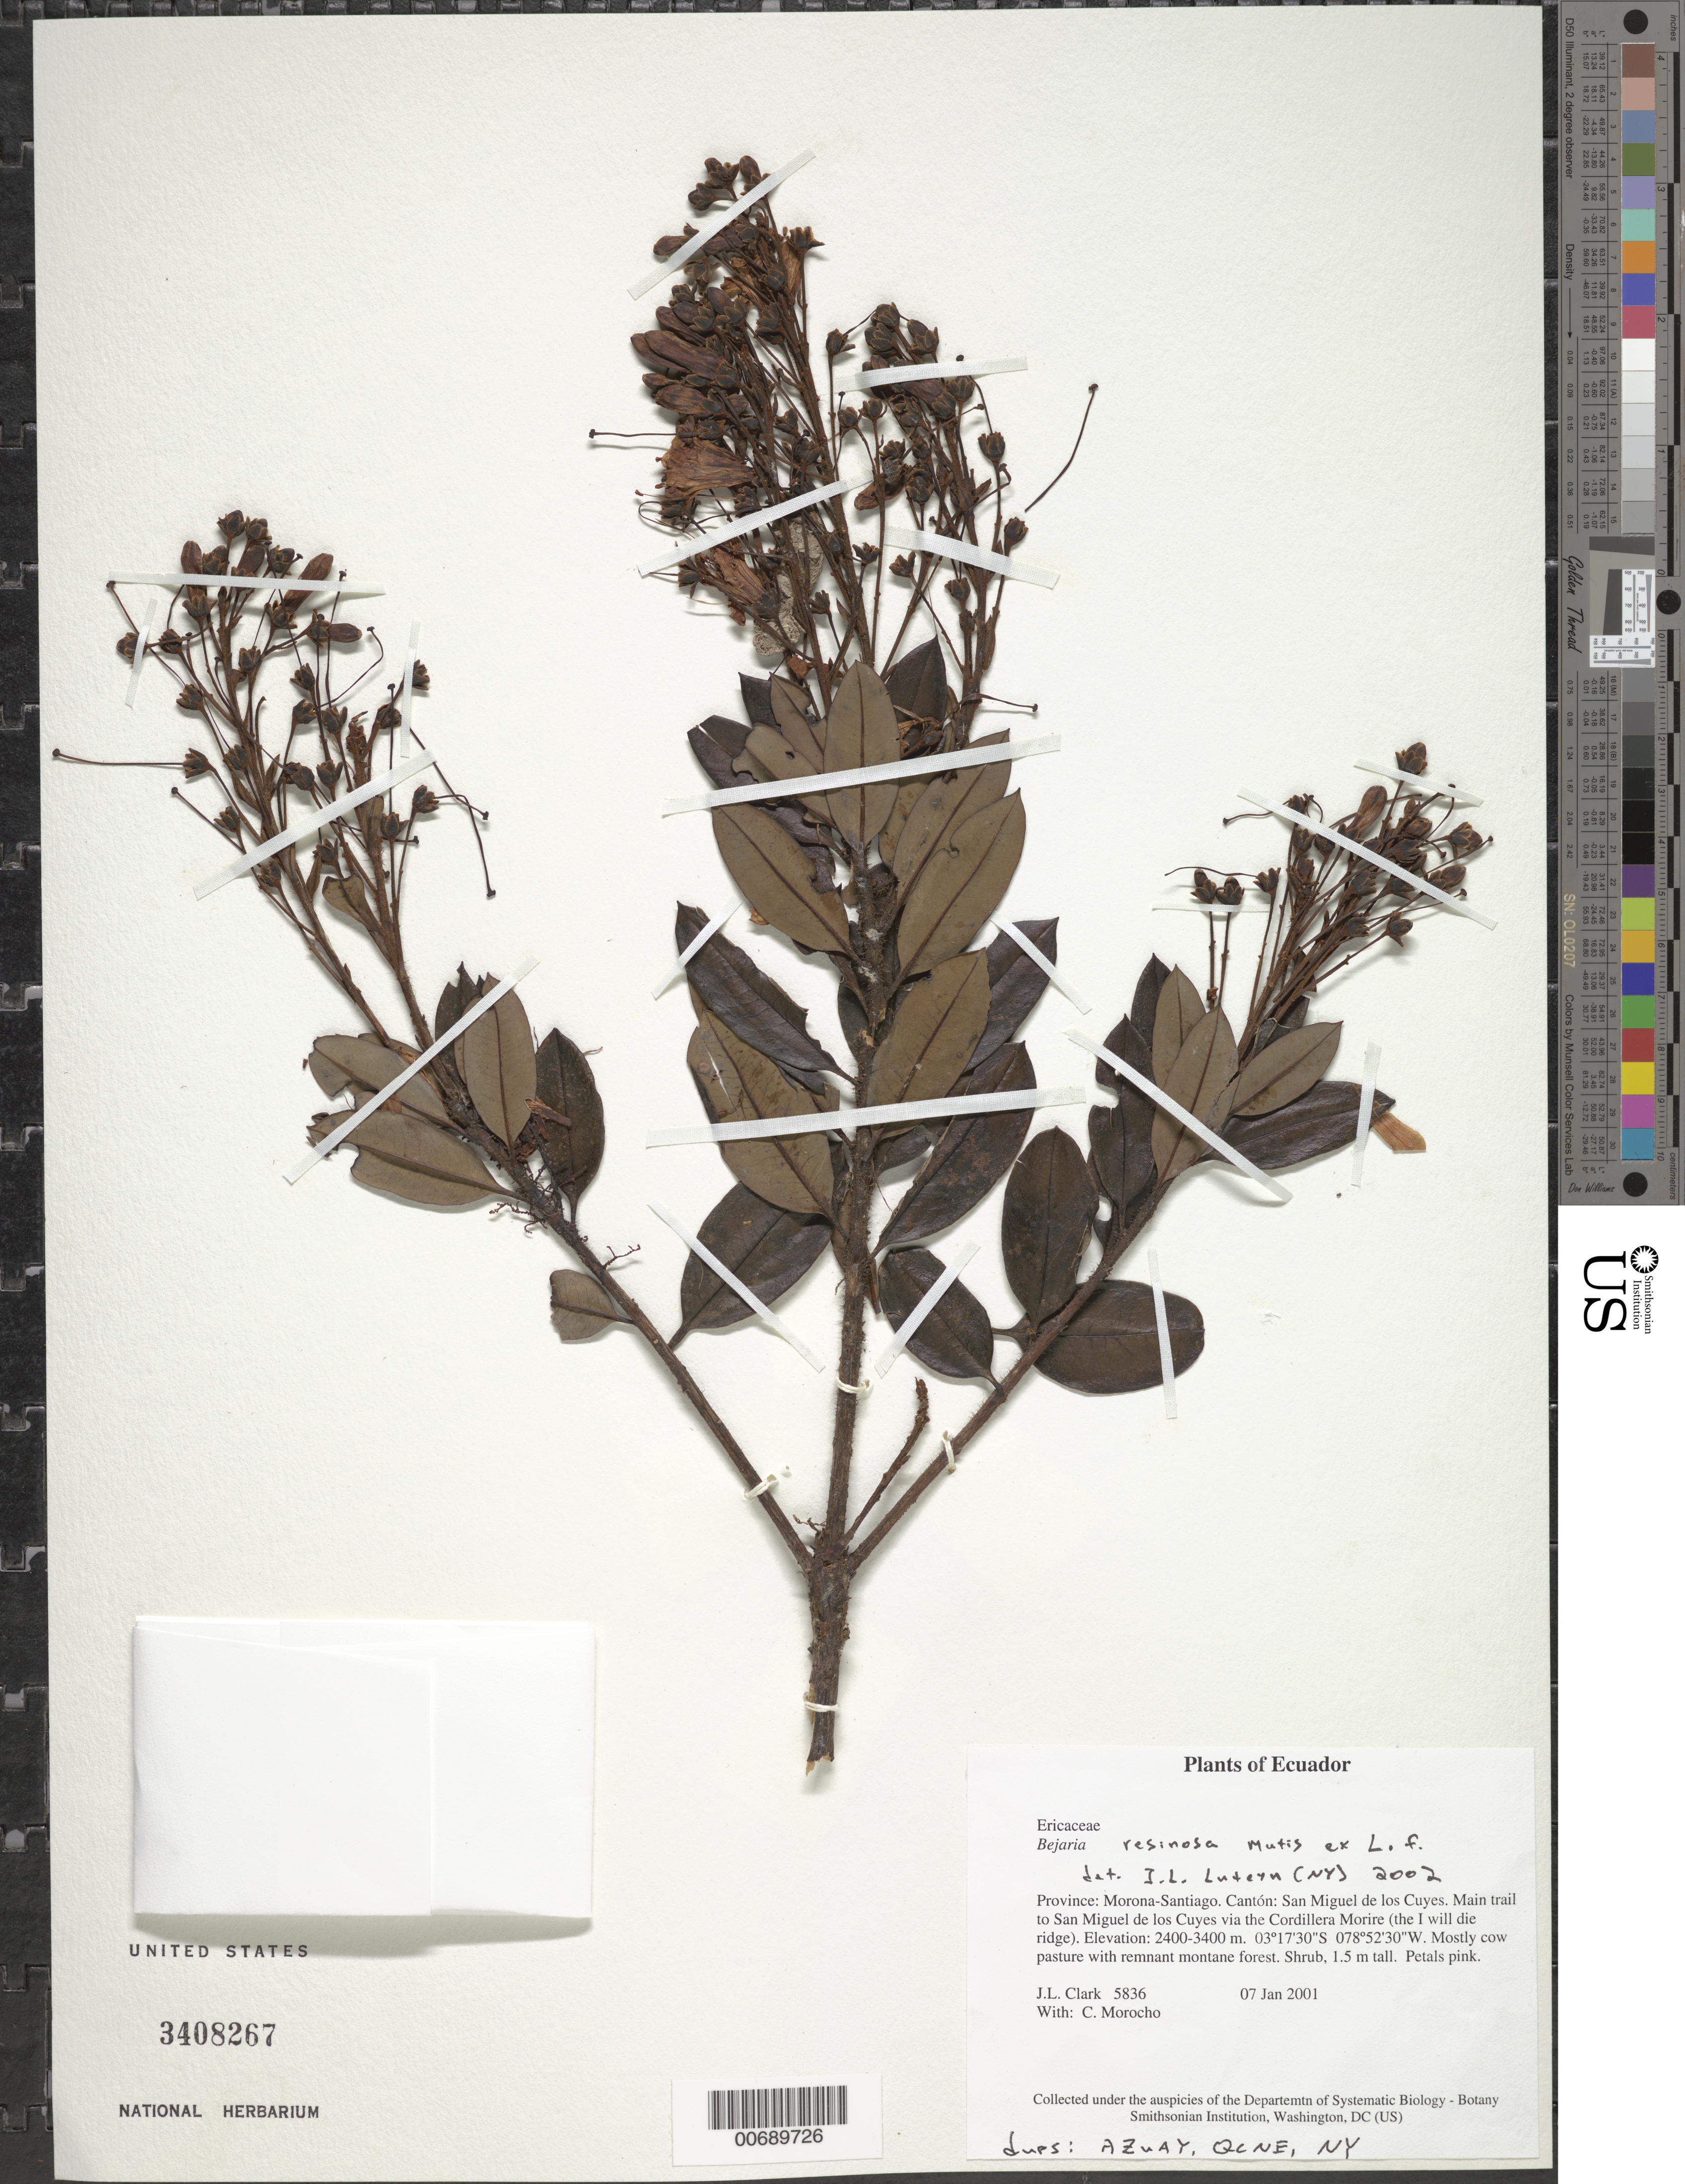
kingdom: Plantae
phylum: Tracheophyta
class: Magnoliopsida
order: Ericales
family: Ericaceae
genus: Bejaria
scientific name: Bejaria resinosa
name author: Mutis ex L. f.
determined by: Luteyn, J. L.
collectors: J. L. Clark & C. Morocho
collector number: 5836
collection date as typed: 07 Jan 2001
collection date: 2001-01-07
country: Ecuador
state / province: Morona-Santiago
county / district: San Miguel de los Cuyes ?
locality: Main Trail to Sal Miguel de los Cuyes via the Cordillera Morire (The "I will die" Ridge). [Sal Miguel de Cuyes is listed as a city not a Canton of Morona-Santiago.]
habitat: Mostly cow pasture with remnant montane forest.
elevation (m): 2400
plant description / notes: AZUAY, NY, QCNE, US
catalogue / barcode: US 3408267